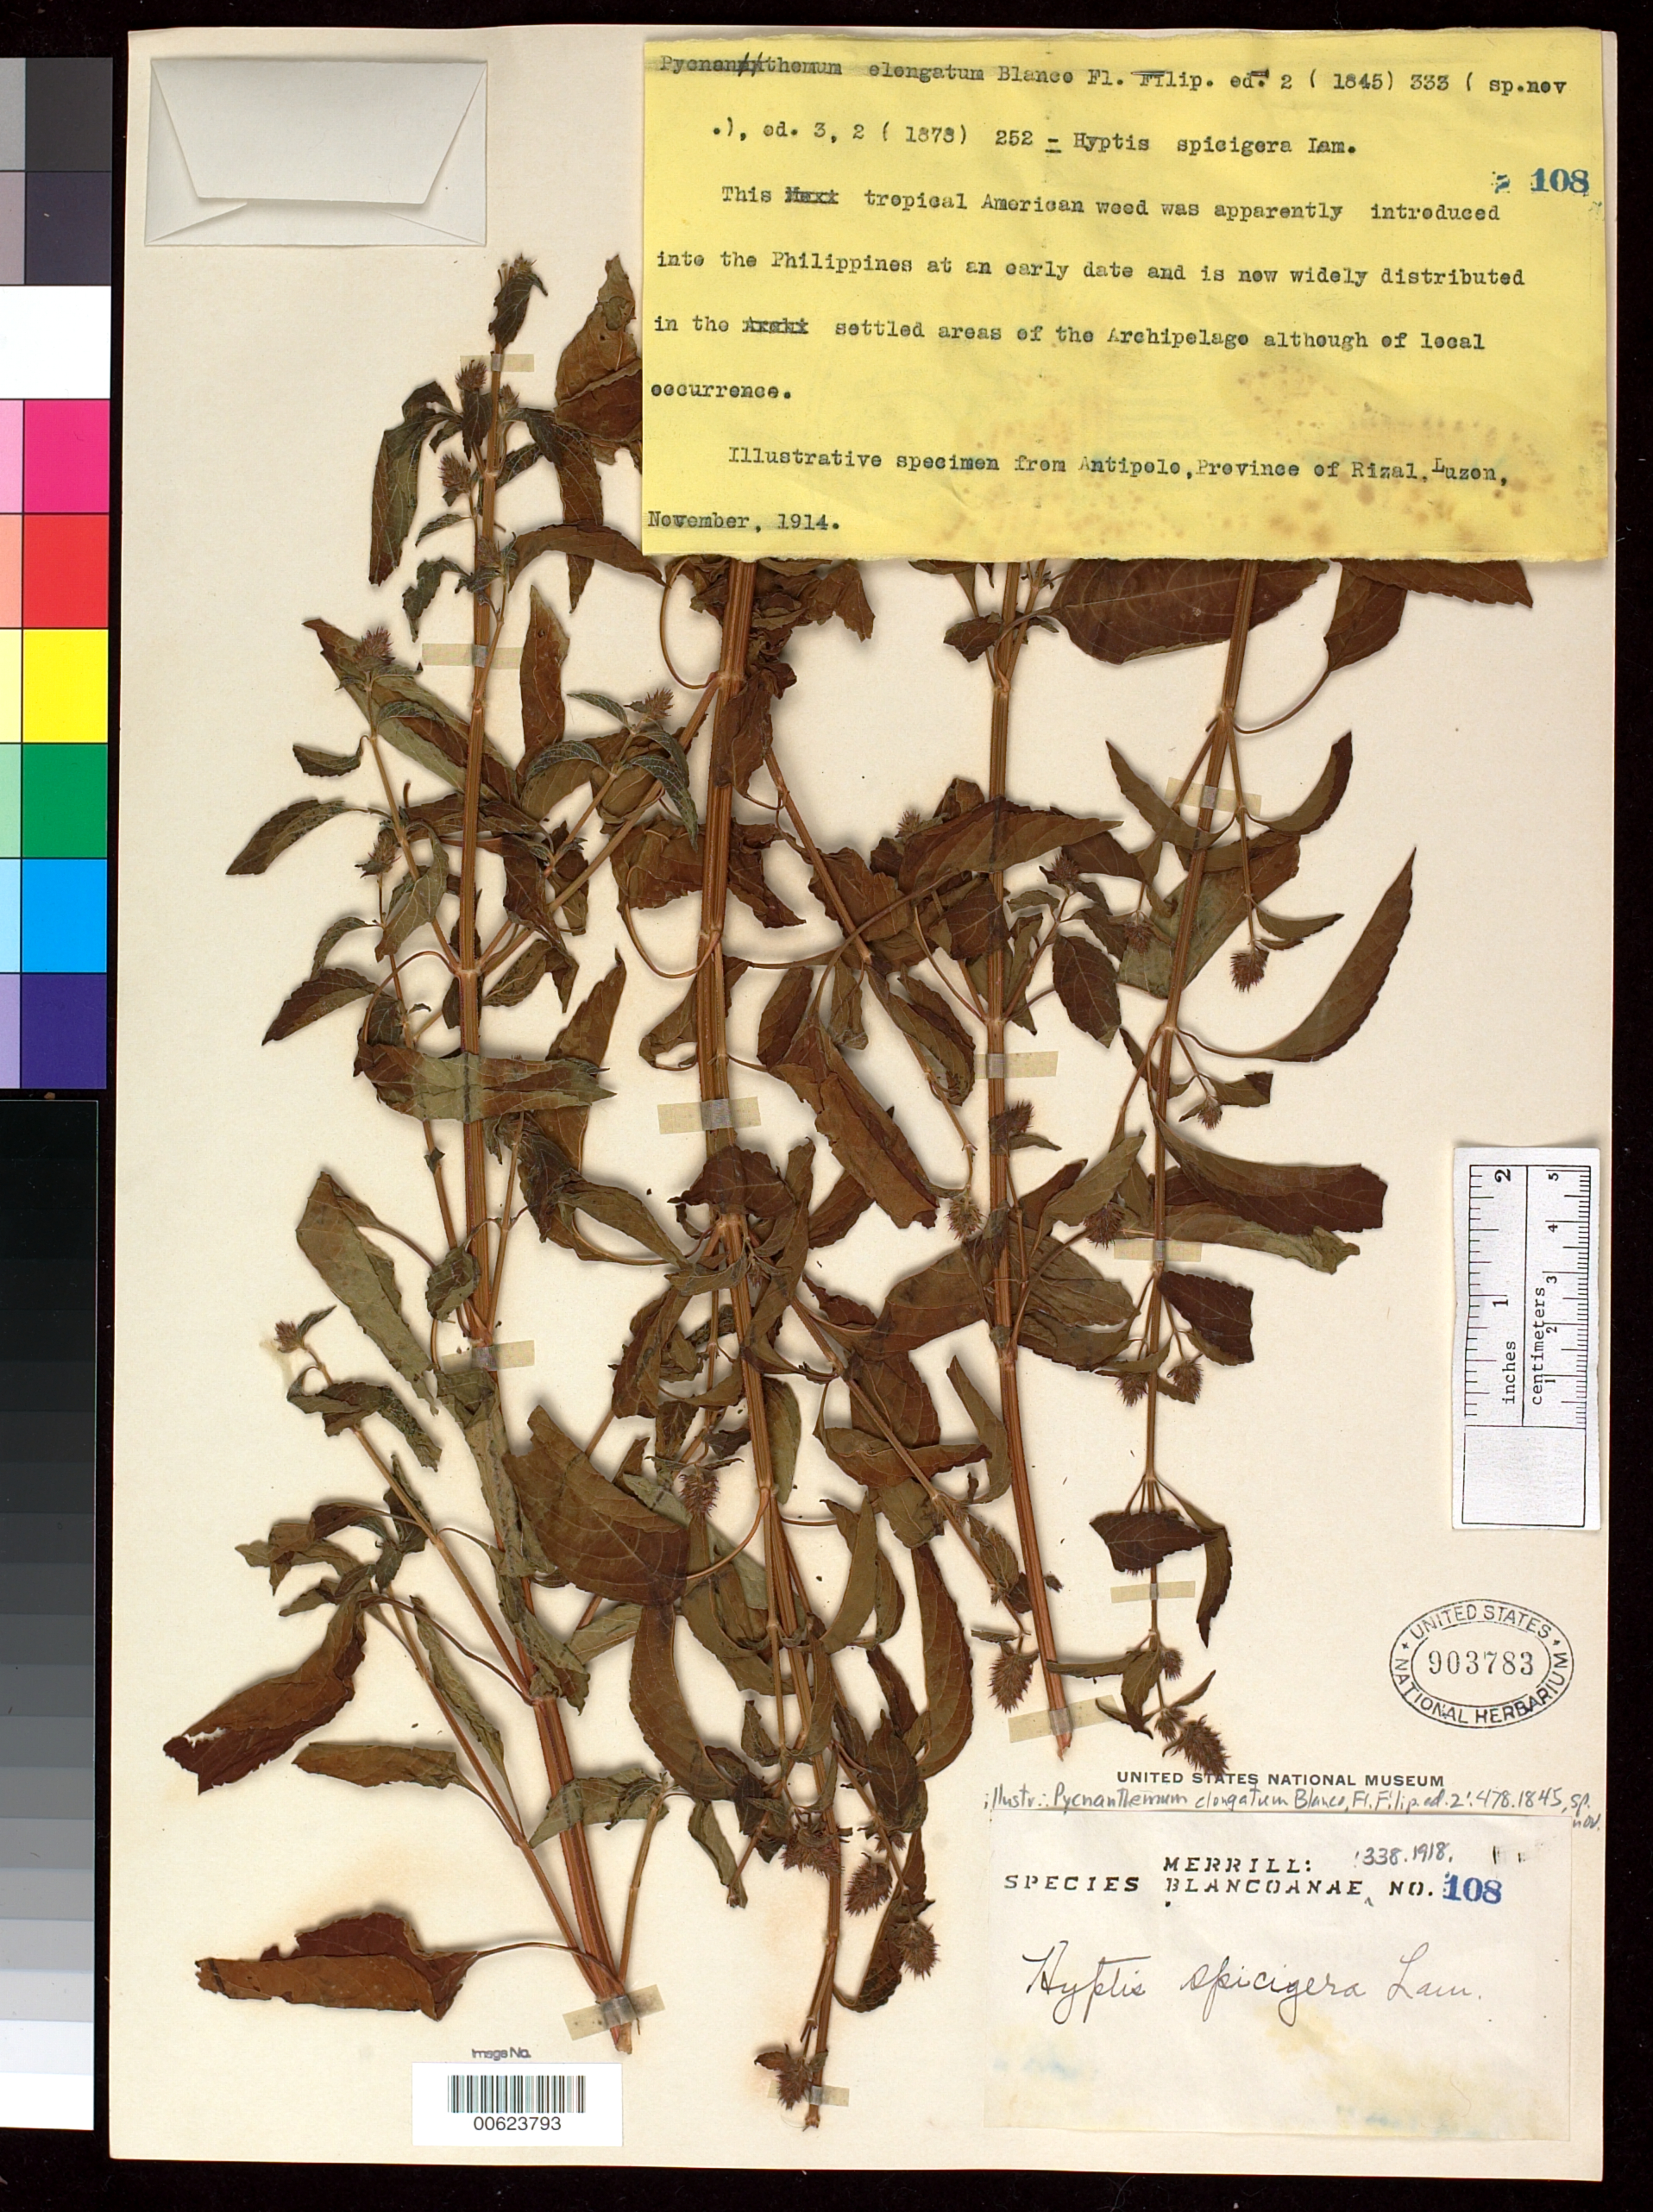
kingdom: Plantae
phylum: Tracheophyta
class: Magnoliopsida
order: Lamiales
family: Lamiaceae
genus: Pycnanthemum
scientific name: Pycnanthemum elongatum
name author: Blanco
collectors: E. D. Merrill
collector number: Sp. Blancoan. 0108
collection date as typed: Nov 1914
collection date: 1914-11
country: Philippines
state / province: Calabarzon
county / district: Rizal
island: Luzon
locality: Antipolo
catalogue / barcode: US 903783